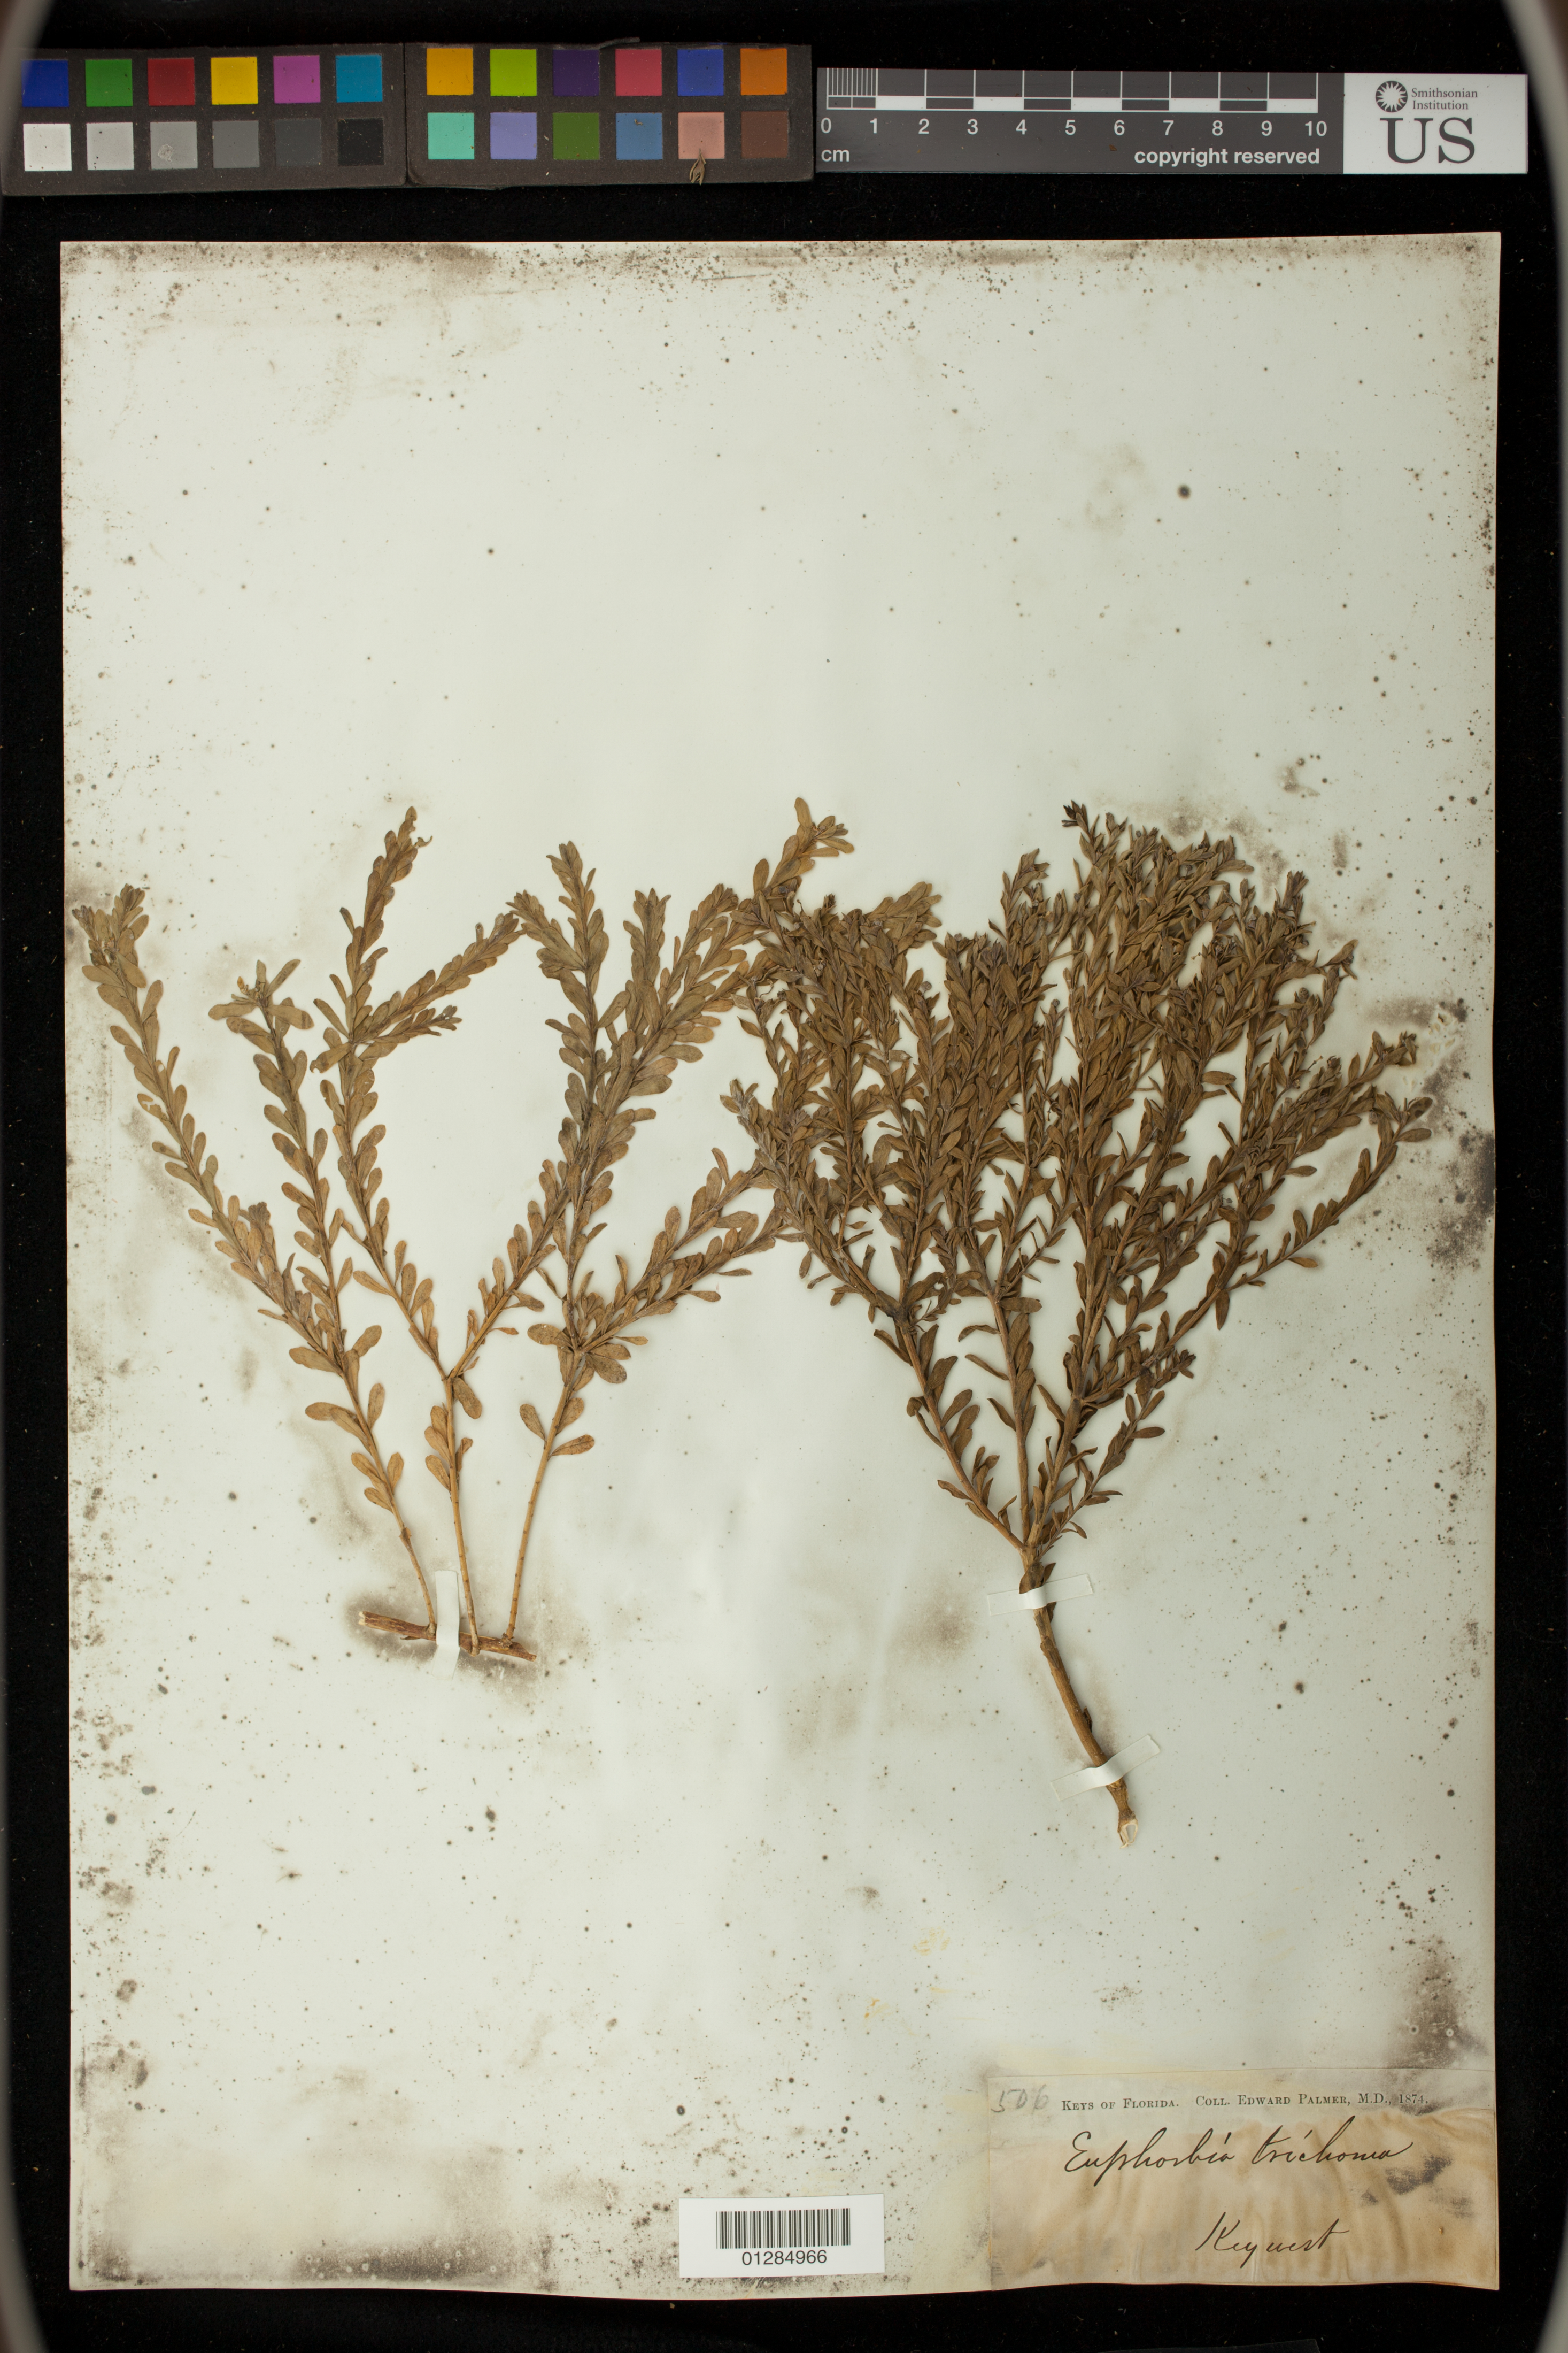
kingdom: Plantae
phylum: Tracheophyta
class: Magnoliopsida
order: Malpighiales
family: Euphorbiaceae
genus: Euphorbia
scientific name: Euphorbia trichotoma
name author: Kunth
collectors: E. Palmer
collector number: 506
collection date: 1874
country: United States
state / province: Florida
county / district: Monroe County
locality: Key west